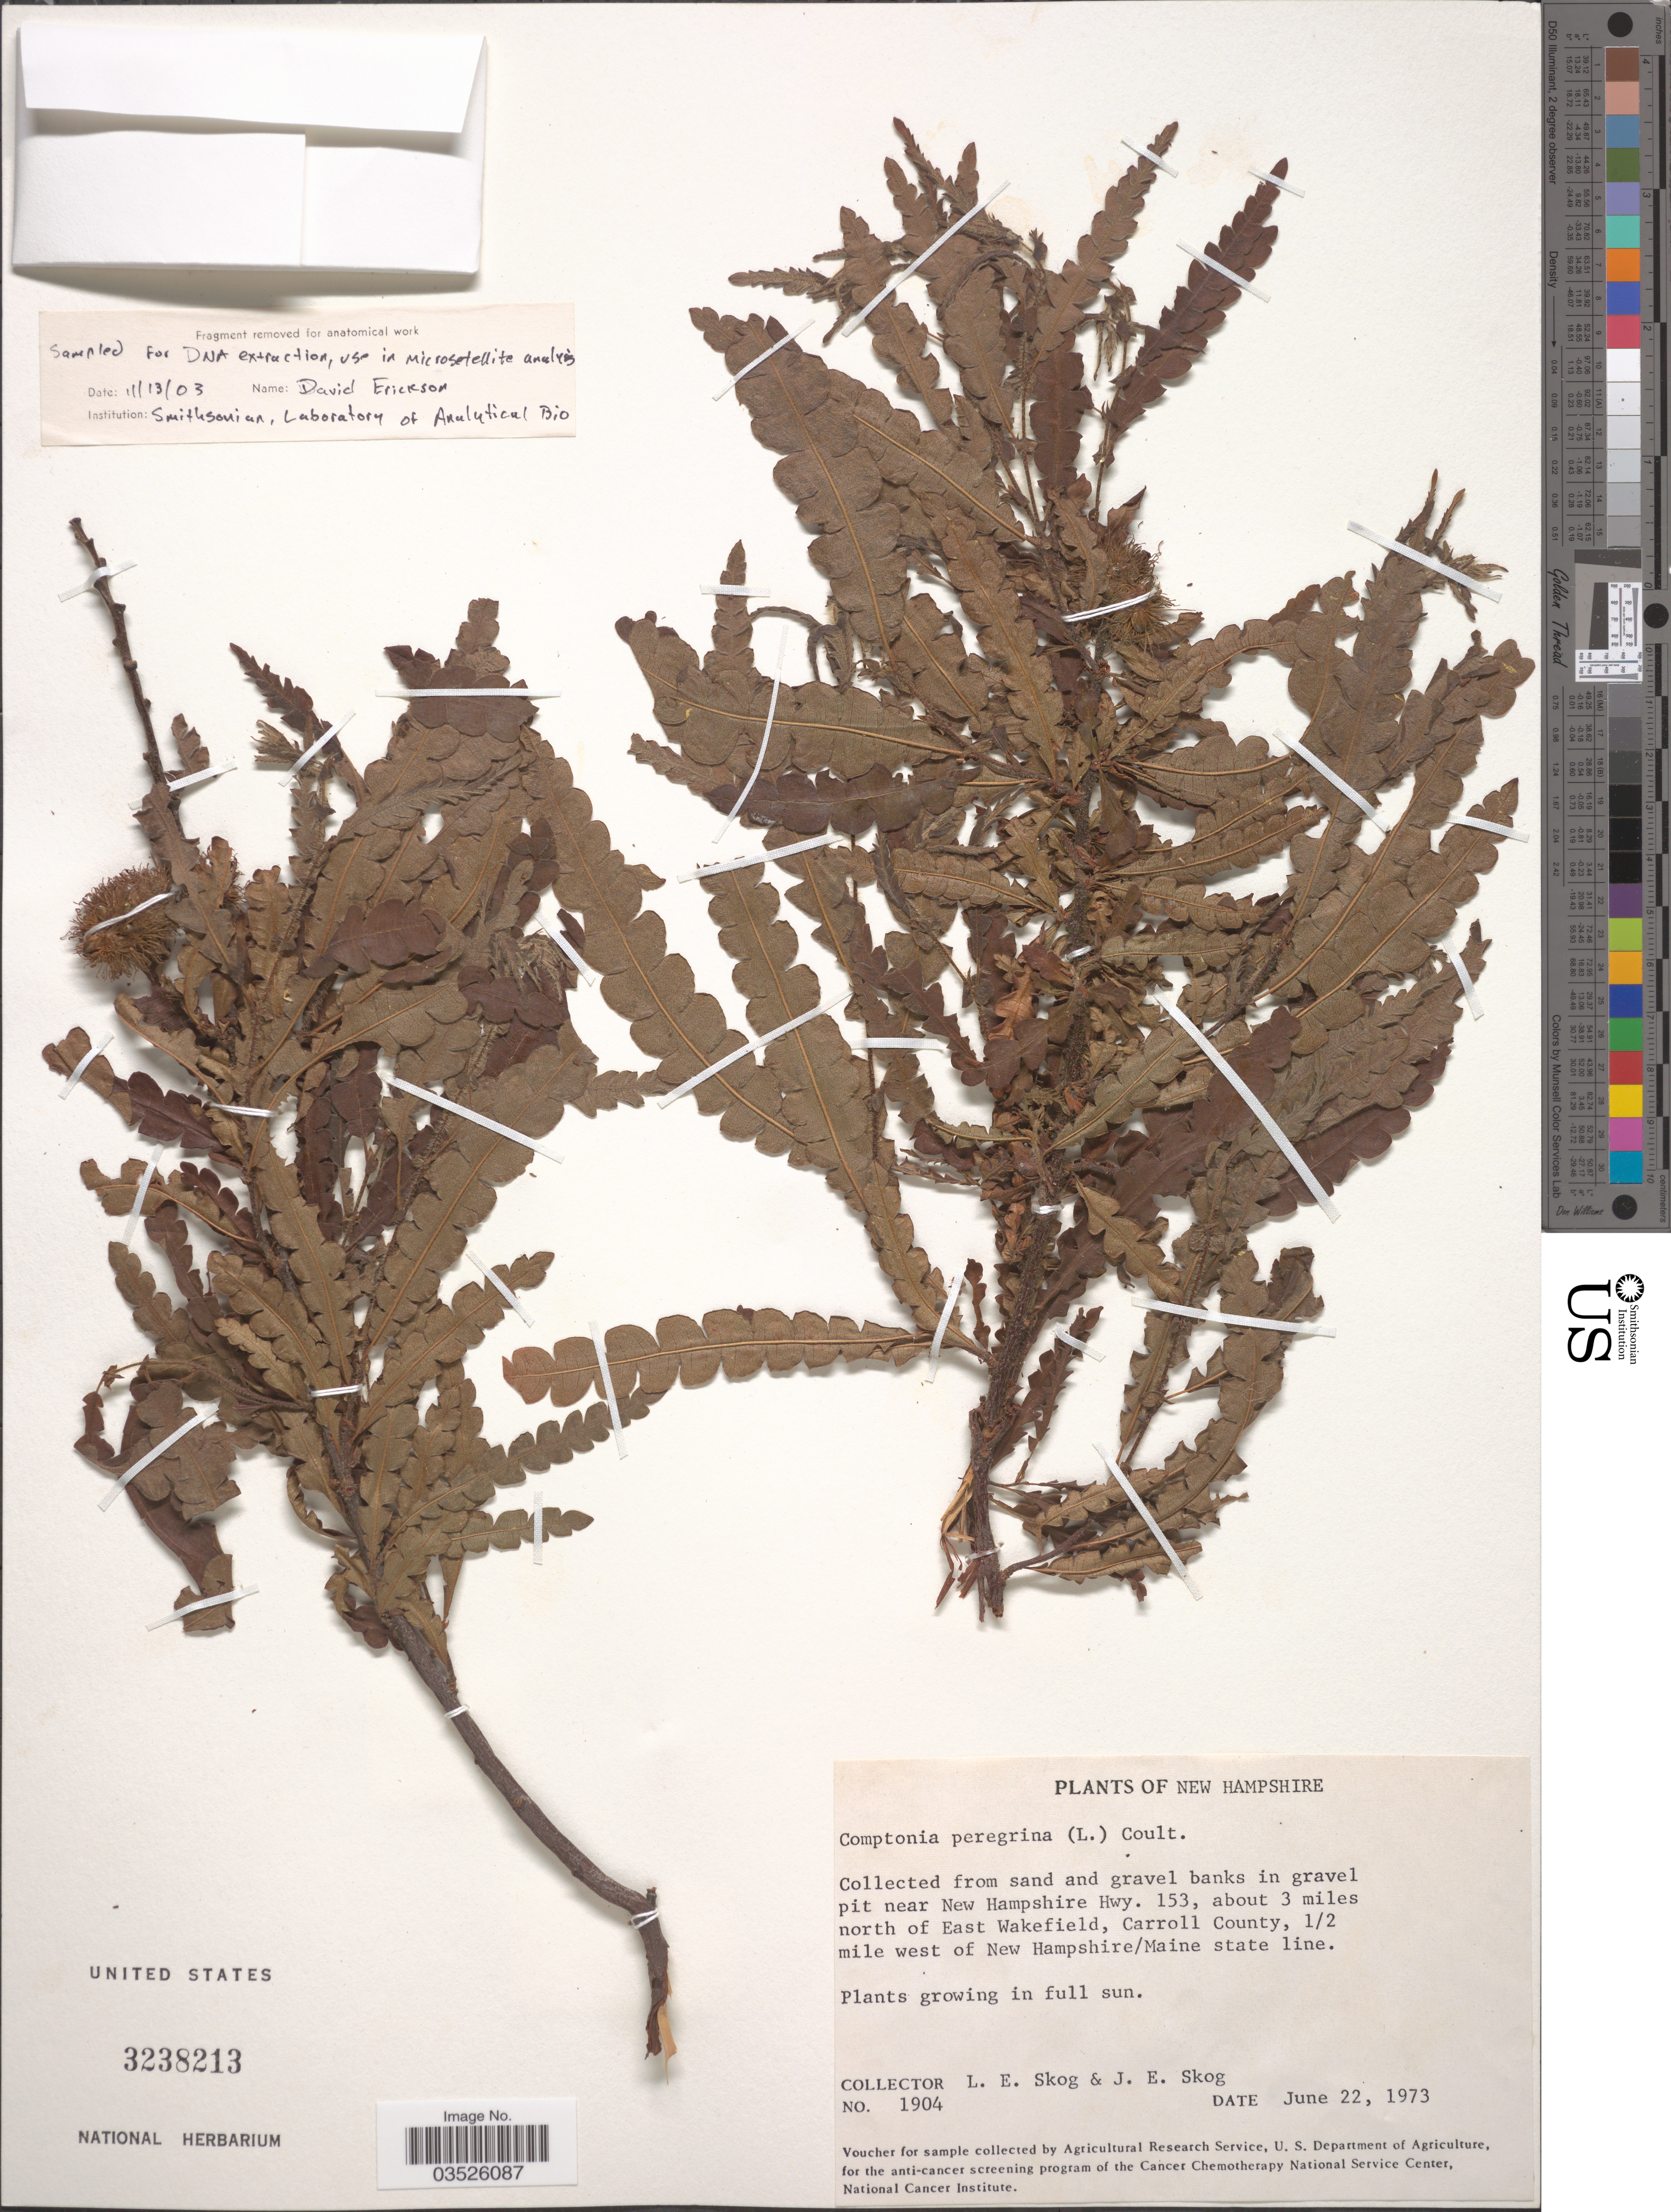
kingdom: Plantae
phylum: Tracheophyta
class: Magnoliopsida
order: Fagales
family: Myricaceae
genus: Comptonia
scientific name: Comptonia peregrina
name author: (L.) J.M. Coult.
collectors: L. E. Skog & J. E. Skog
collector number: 1904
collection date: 1973-06-22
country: United States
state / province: New Hampshire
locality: From sand and gravel banks in gravel pit near New Hampshire Hwy. 153, about 3 miles north of East Wakefield, Carroll County, ½ mile west of New Hampshire/Maine state line.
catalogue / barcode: US 3238213